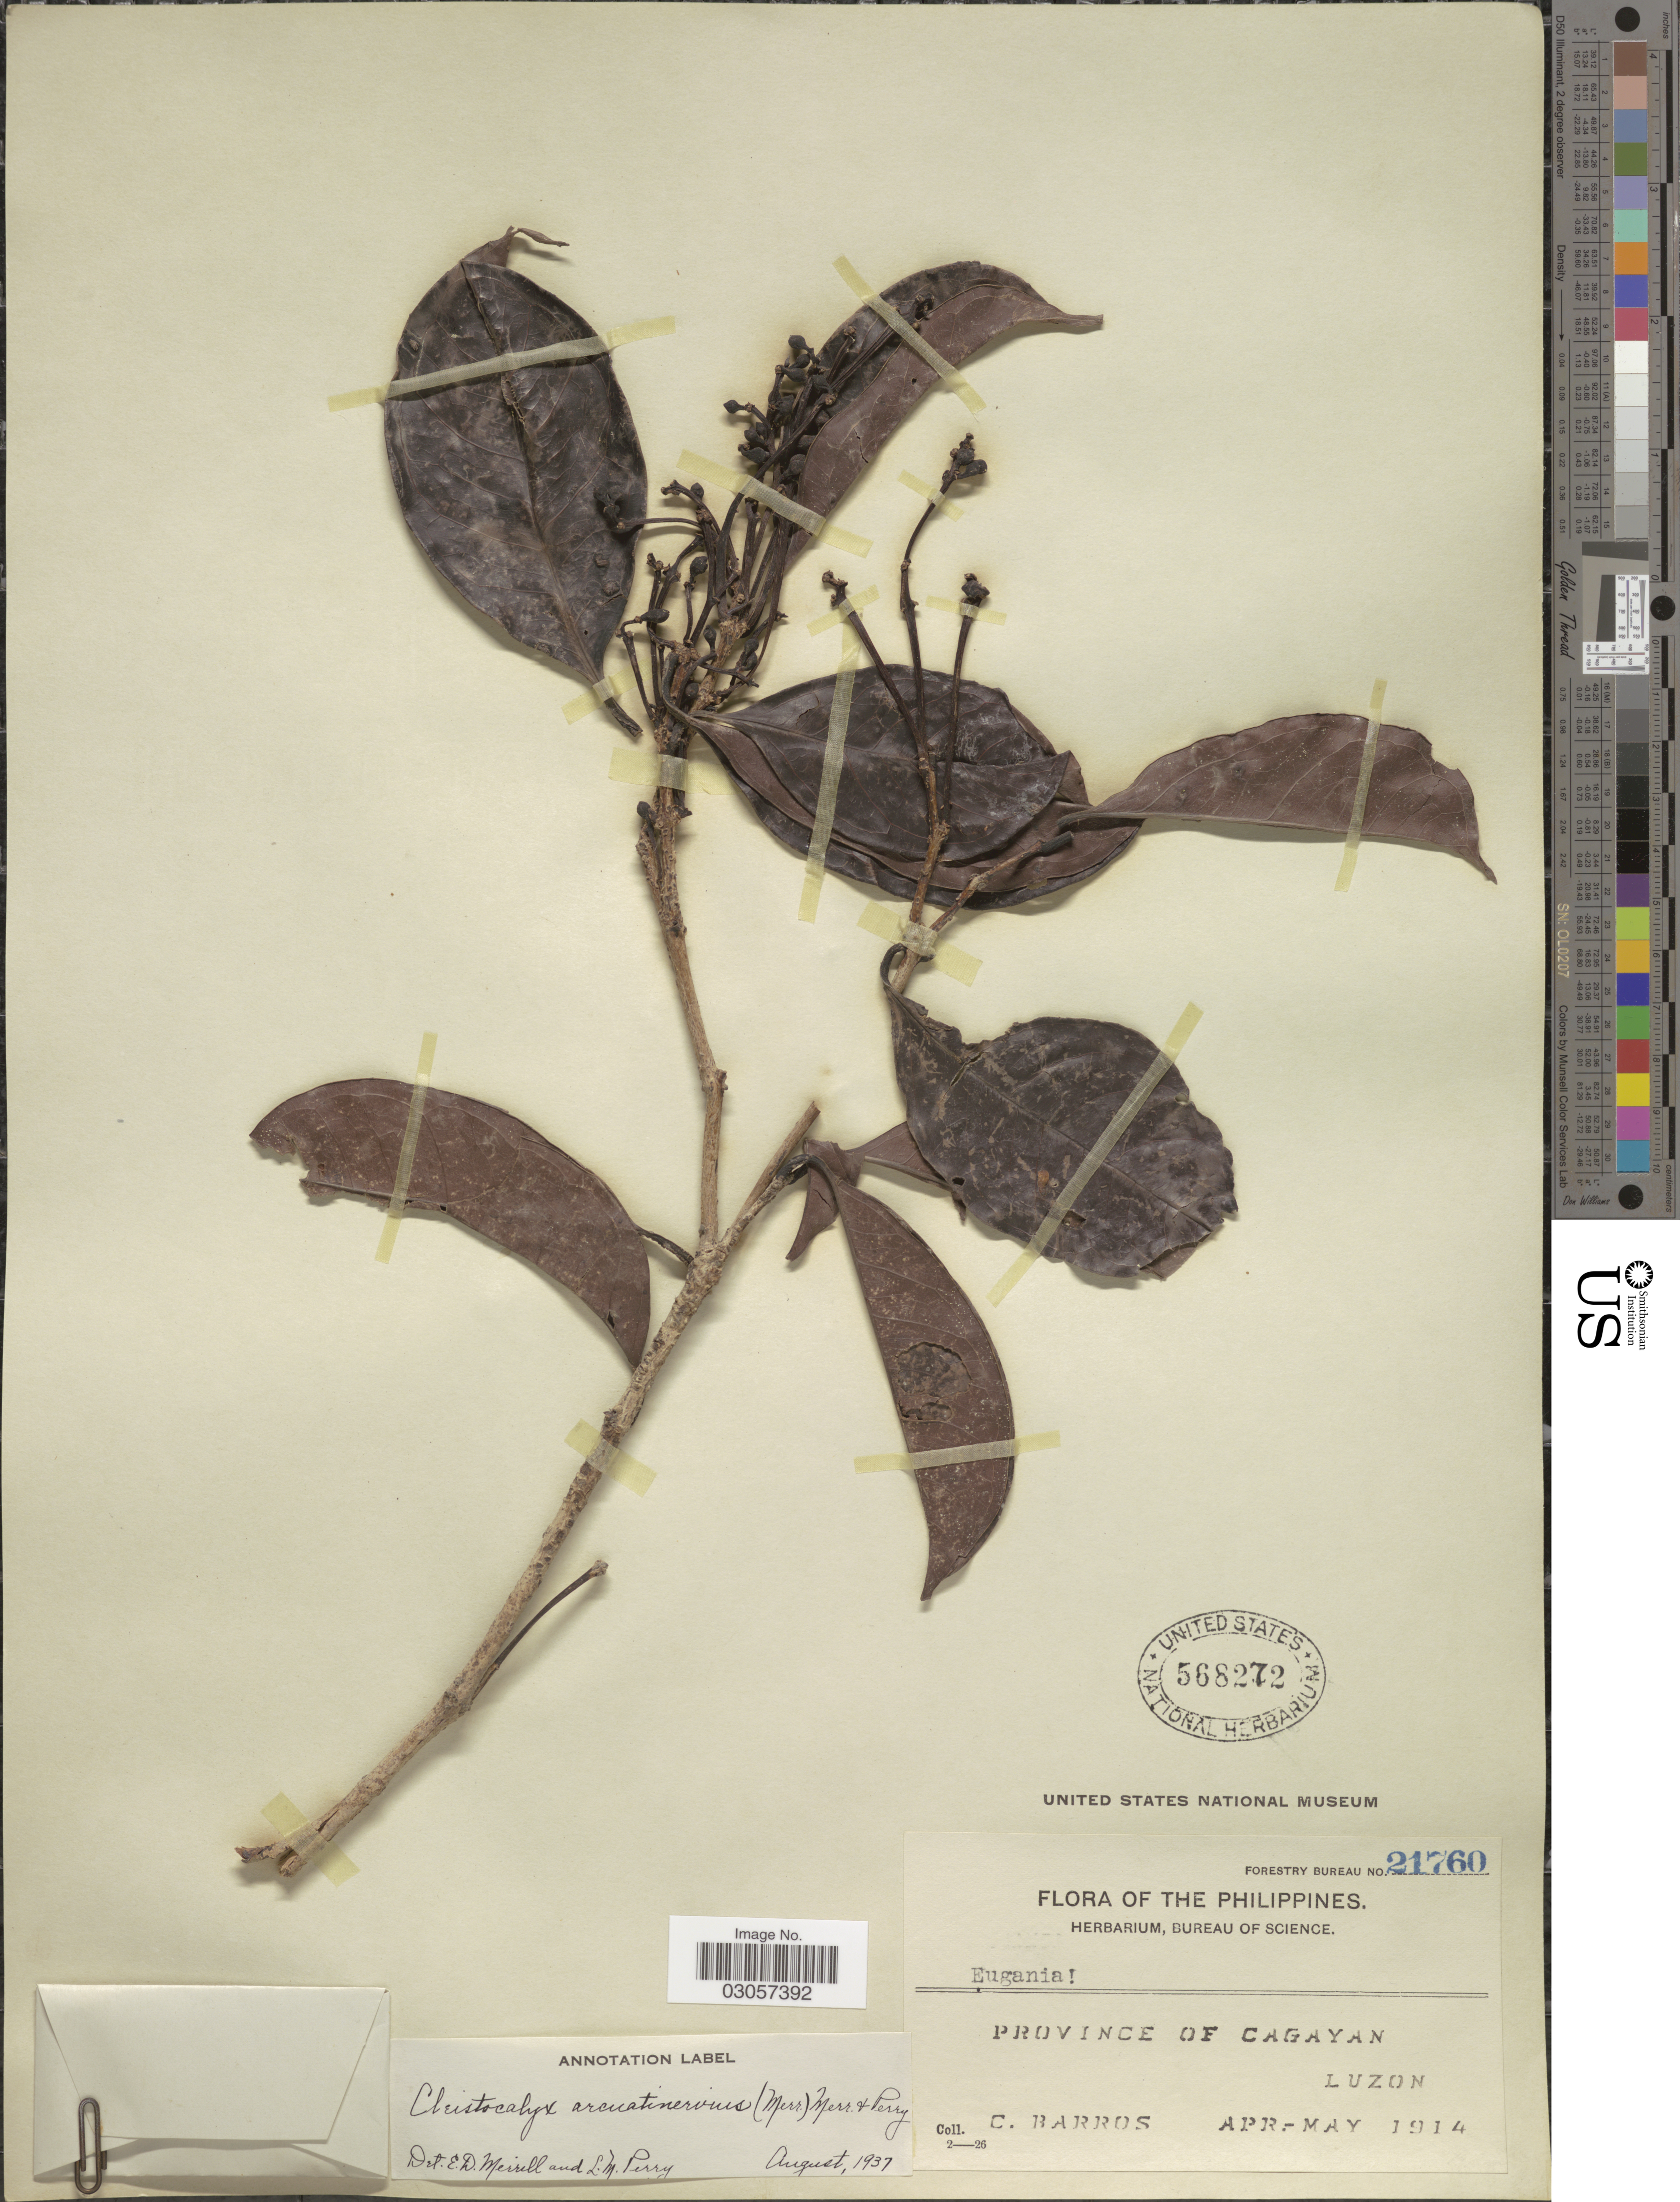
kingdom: Plantae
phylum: Tracheophyta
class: Magnoliopsida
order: Myrtales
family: Myrtaceae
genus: Syzygium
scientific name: Syzygium arcuatinervium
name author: (Merr.) Craven & Biffin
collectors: C. Barros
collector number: Forestry Bureau 21760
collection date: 1914-04/1914-05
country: Philippines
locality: Province of Cagayan, Luzon.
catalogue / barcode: US 568272